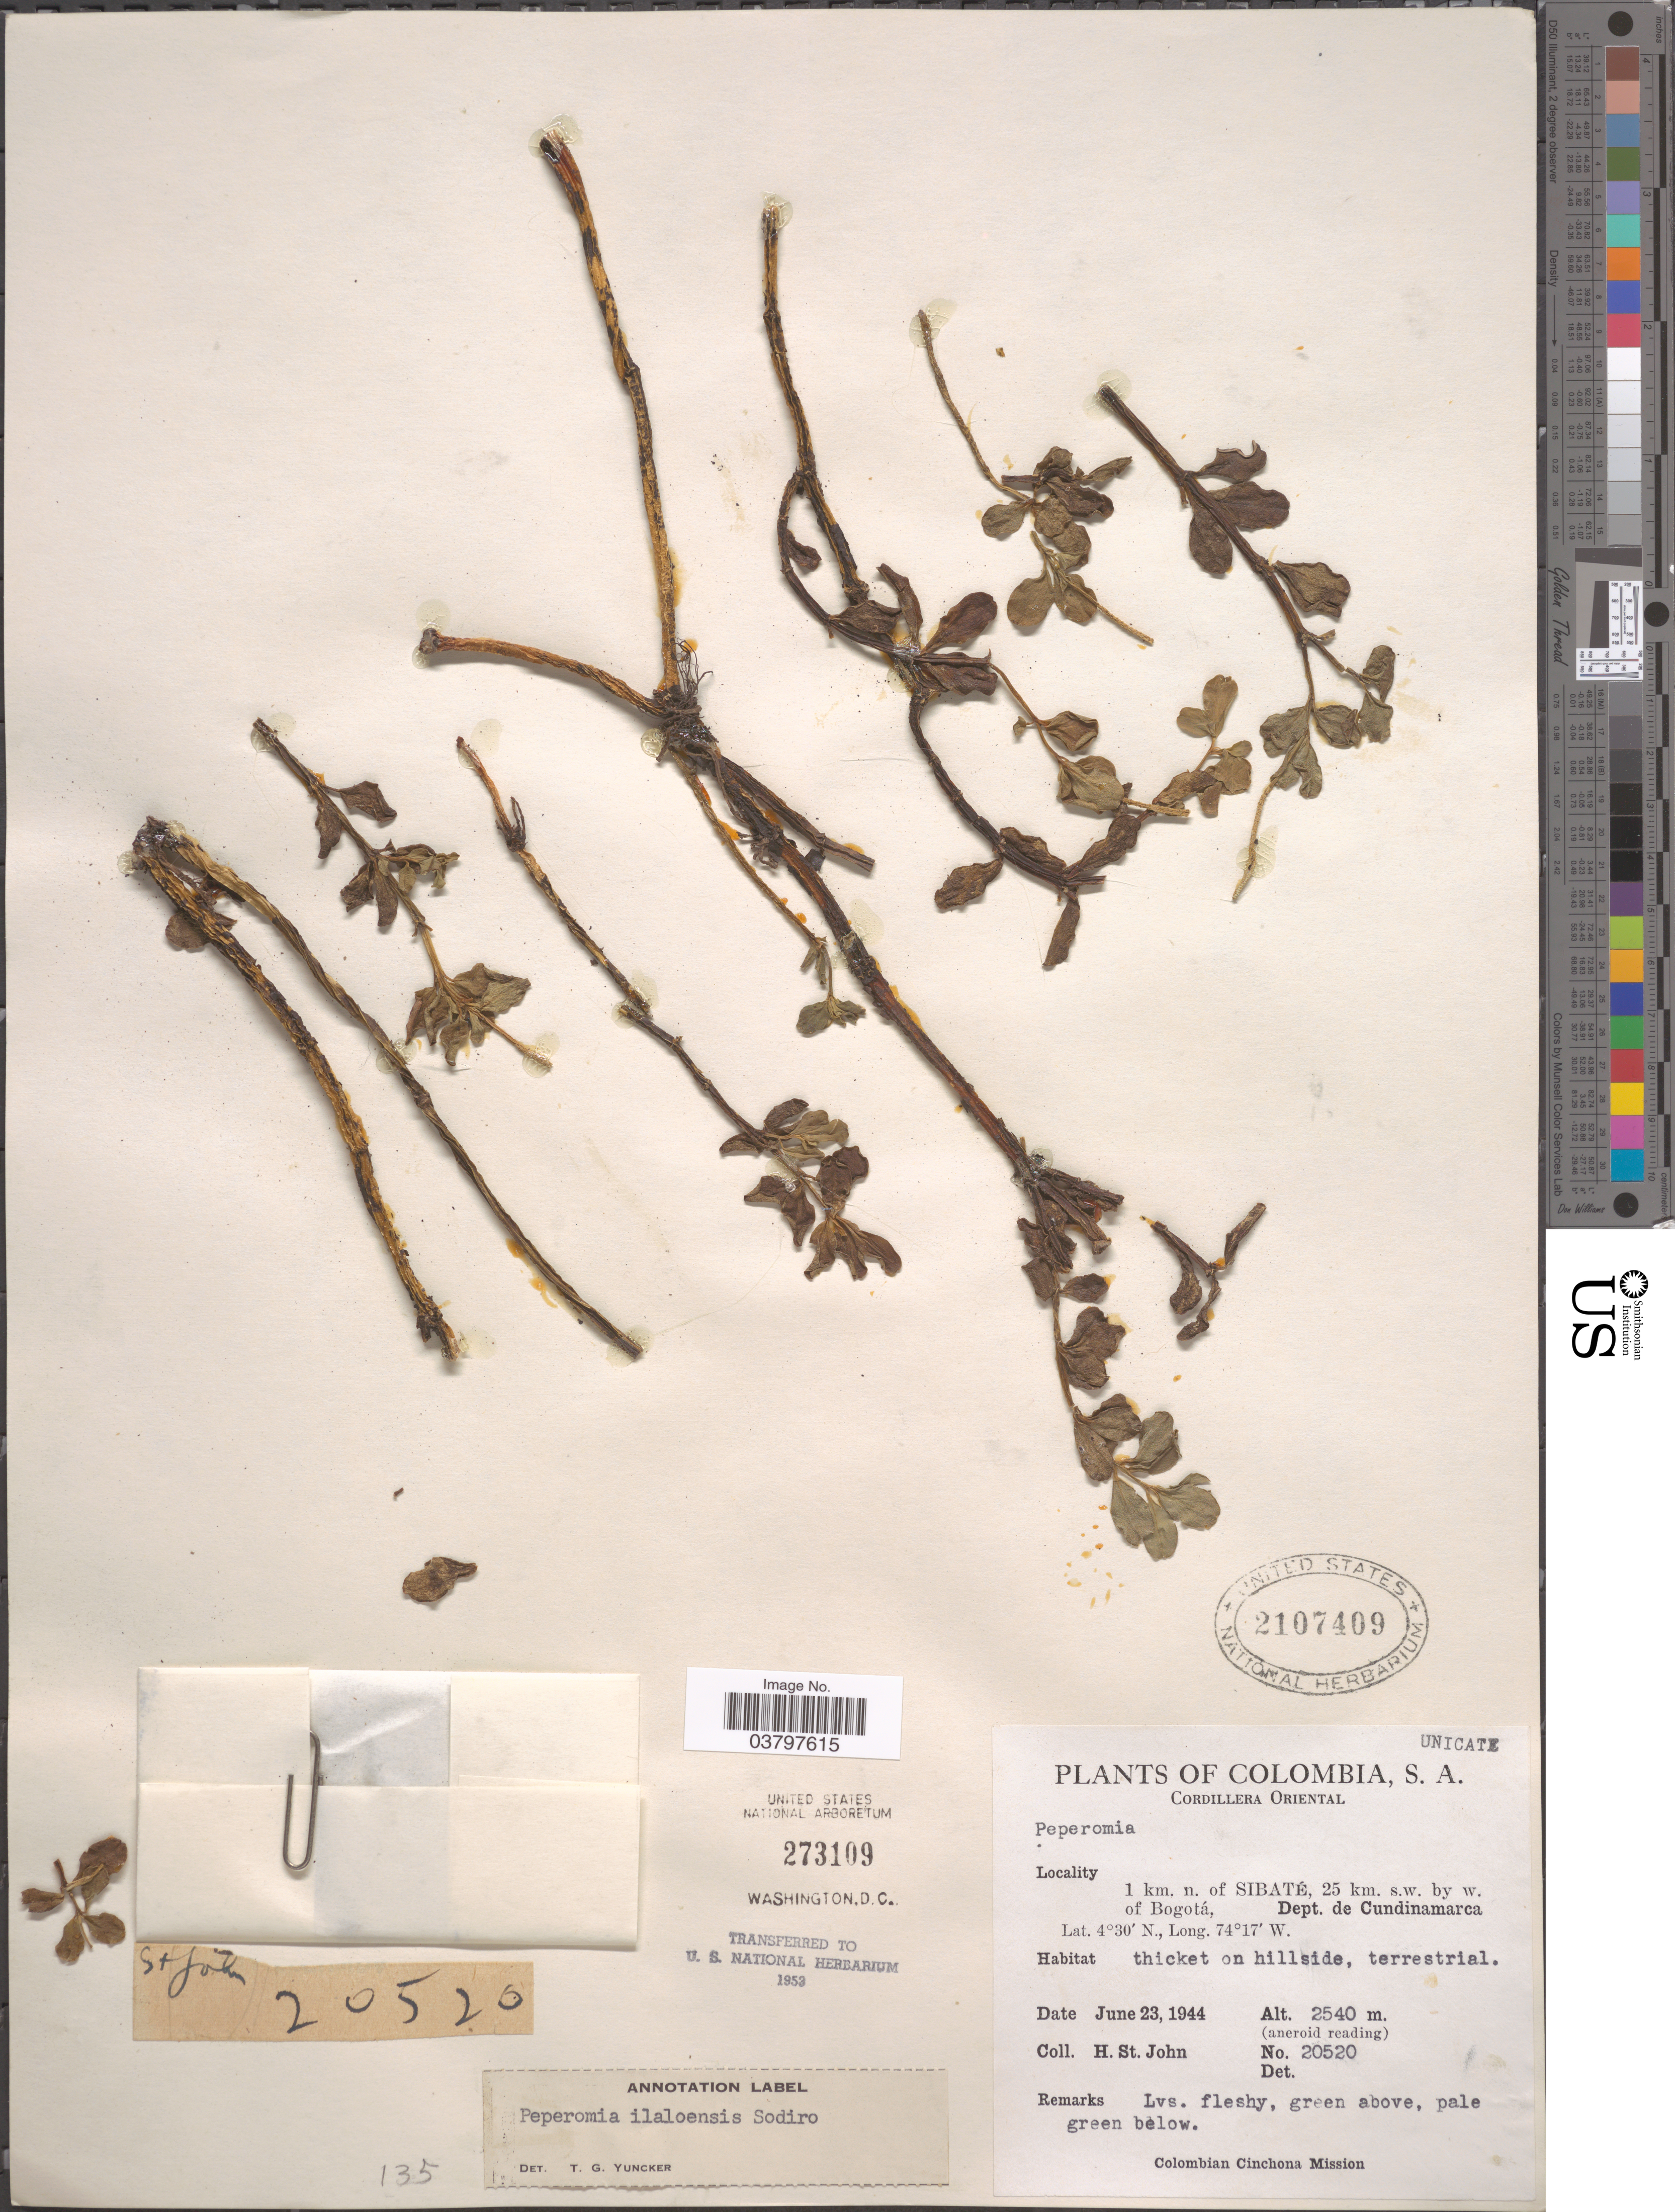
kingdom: Plantae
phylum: Tracheophyta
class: Magnoliopsida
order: Piperales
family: Piperaceae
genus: Peperomia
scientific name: Peperomia ilaloensis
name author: Sodiro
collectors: H. St. John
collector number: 20520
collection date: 1944-06-23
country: Colombia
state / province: Cundinamarca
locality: Cordillera Oriental. 1 km. n. of Sibaté, 25 km. s.w. by w. of Bogotá, Dept. de Cundinamarca.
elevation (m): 2540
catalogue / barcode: US 2107409